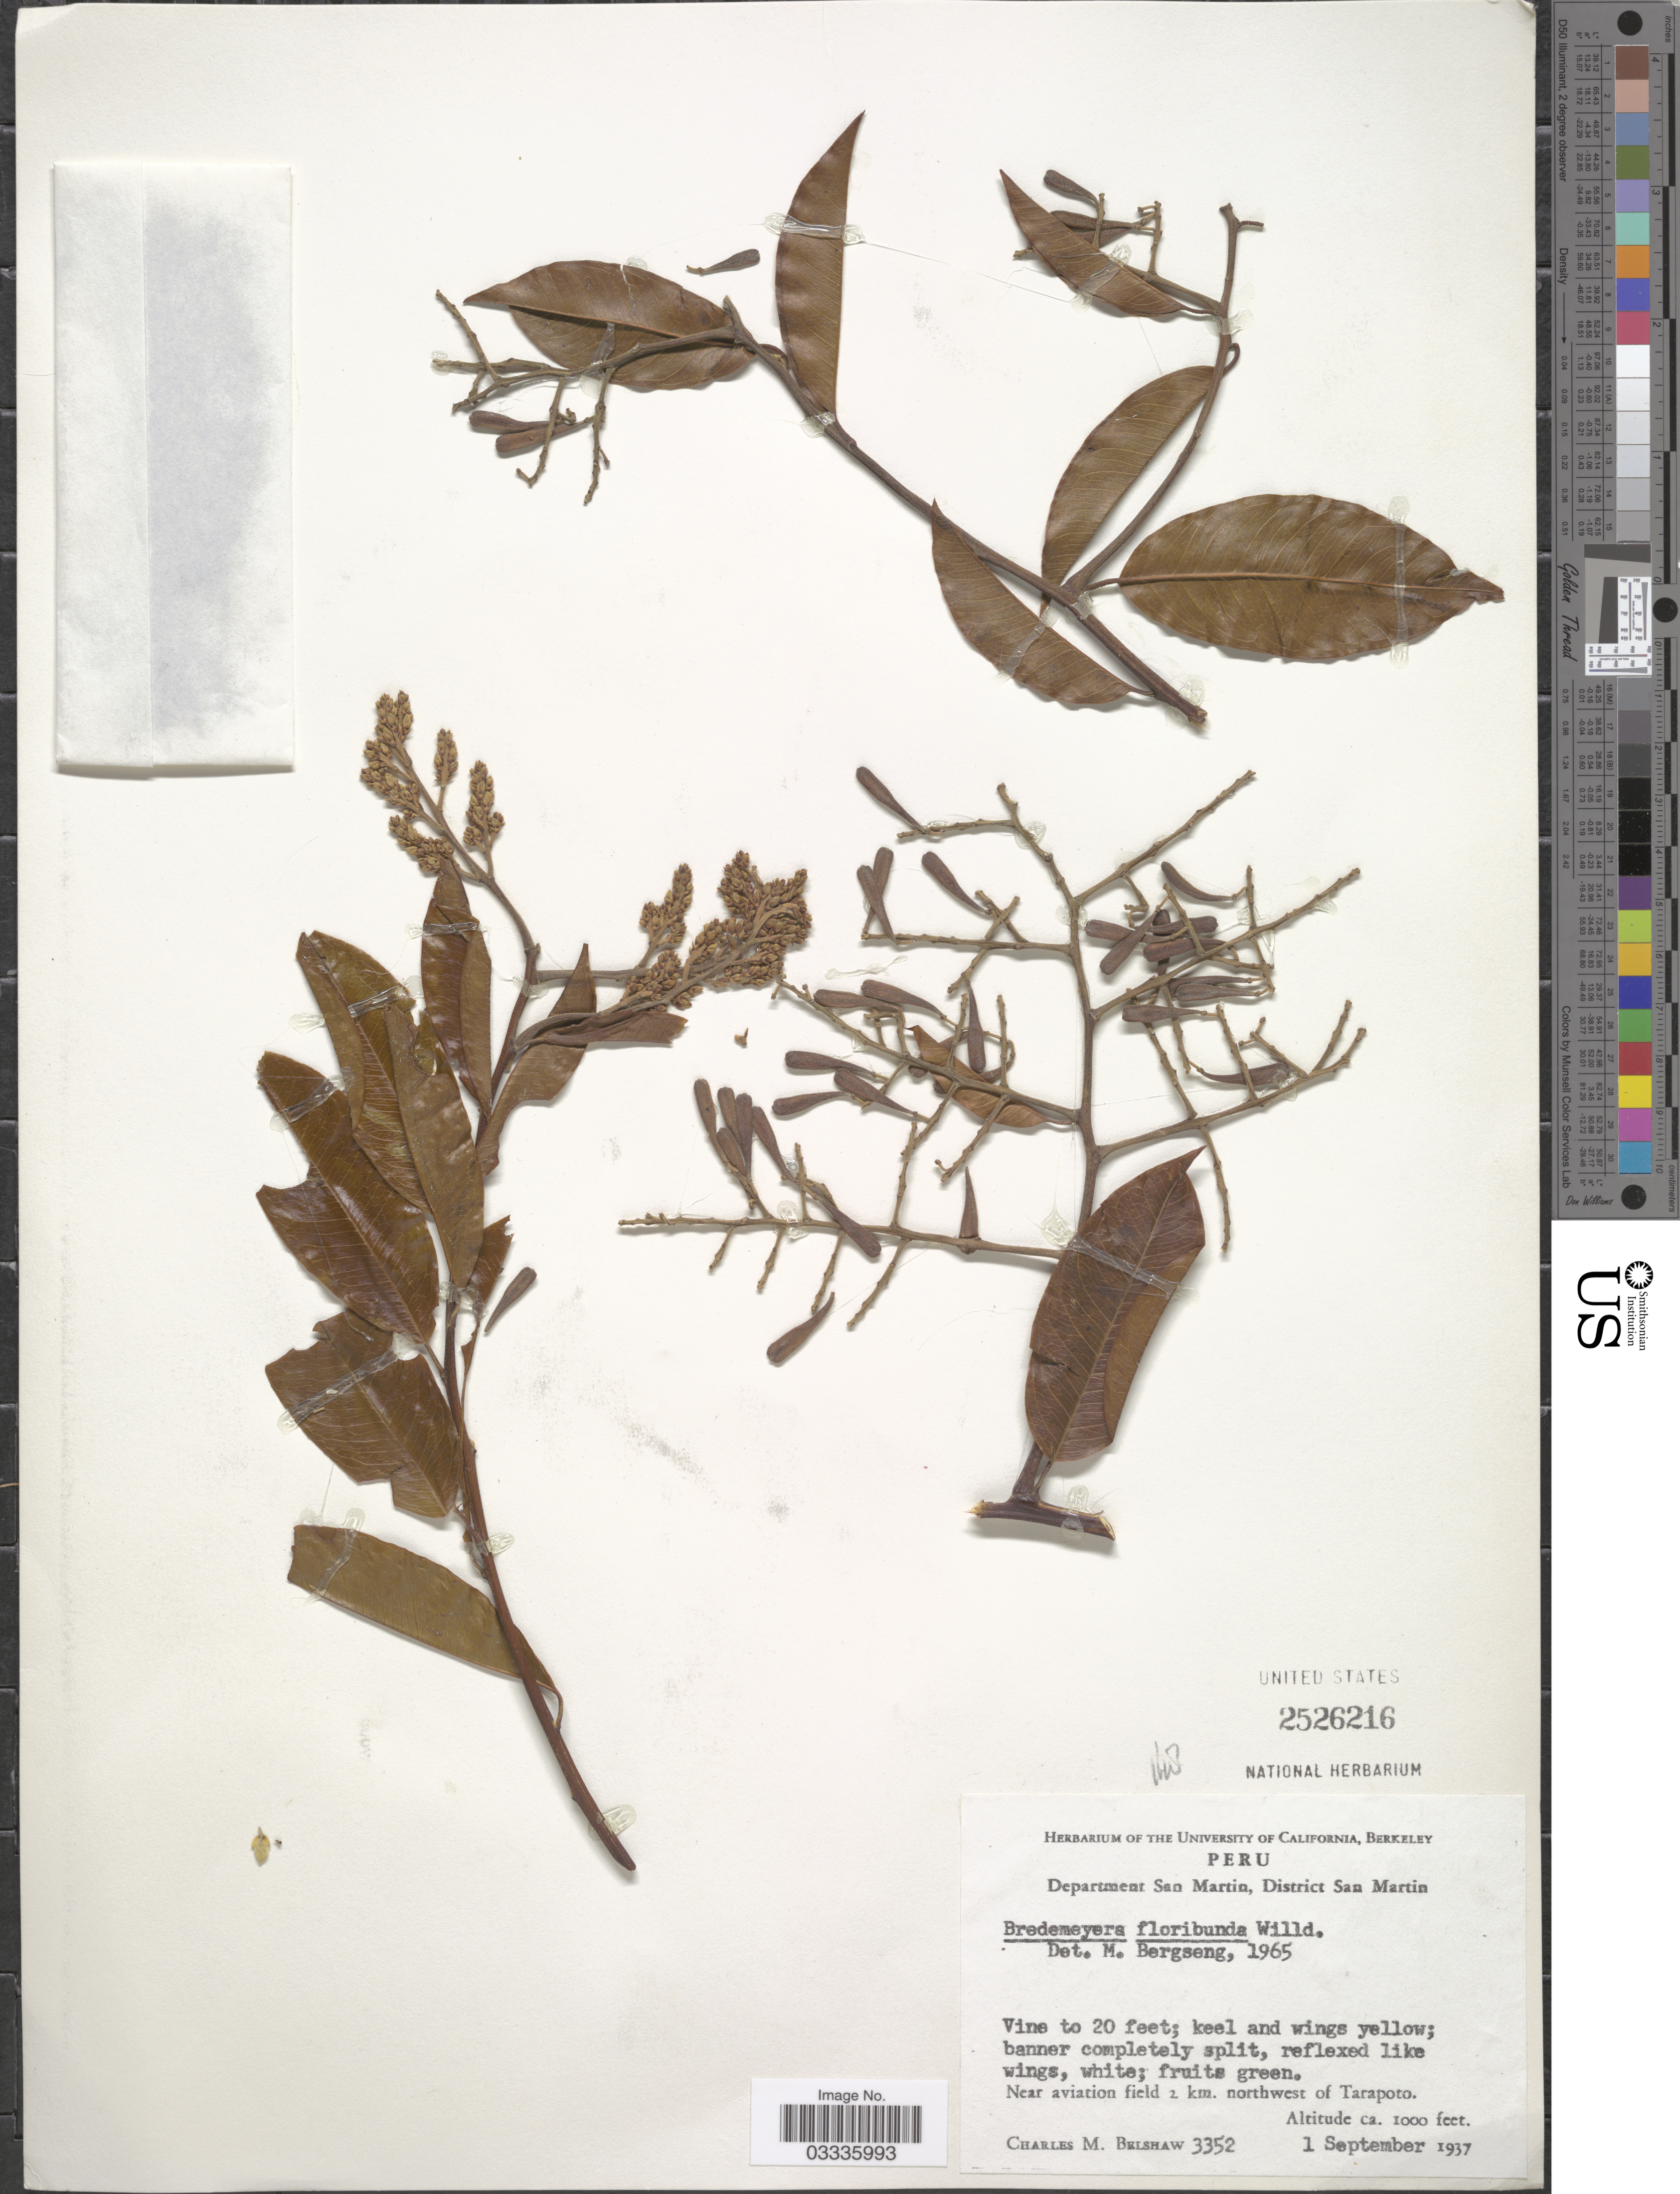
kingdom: Plantae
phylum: Tracheophyta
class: Magnoliopsida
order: Fabales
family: Polygalaceae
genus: Bredemeyera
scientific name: Bredemeyera floribunda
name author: Willd.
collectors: C. Shaw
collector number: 3352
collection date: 1937-09-01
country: Peru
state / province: San Martín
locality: Department San Martin, District San Martin. Near aviation field 2 km. northwest of Tarapoto.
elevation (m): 305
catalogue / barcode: US 2526216